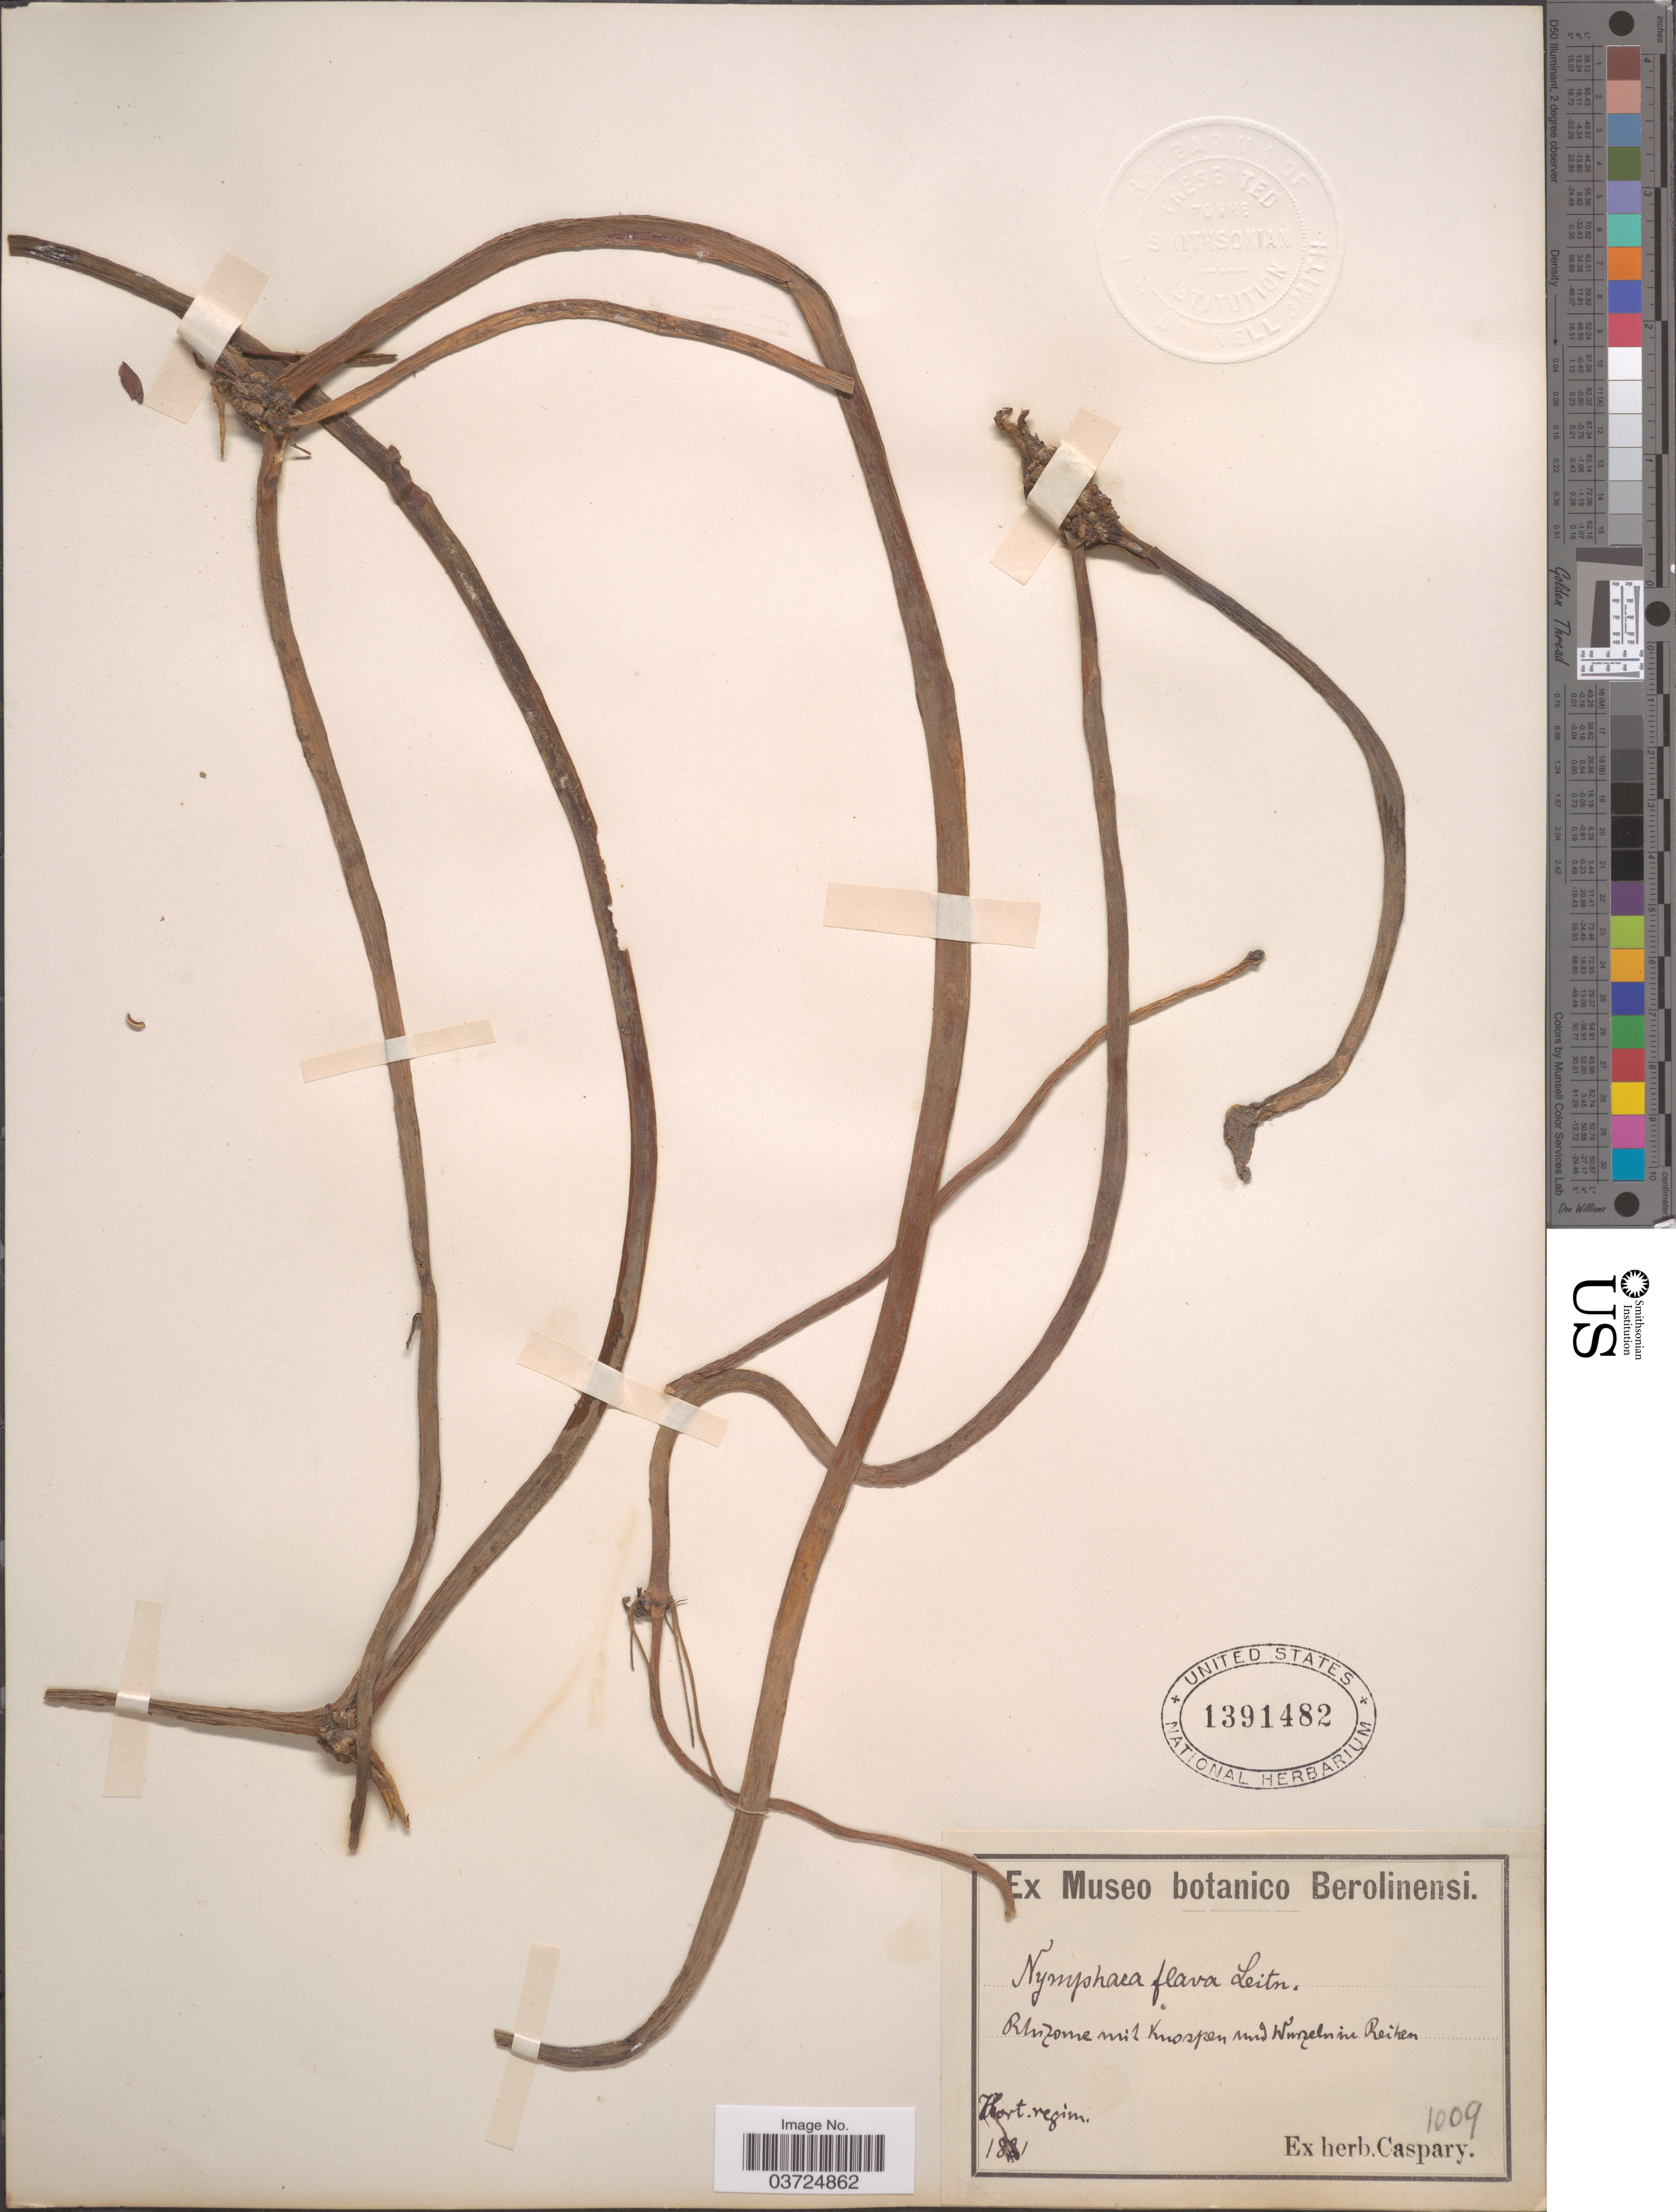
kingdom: Plantae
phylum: Tracheophyta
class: Magnoliopsida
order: Nymphaeales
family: Nymphaeaceae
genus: Nymphaea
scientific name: Nymphaea flava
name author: Leitn.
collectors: Ex herb. Caspary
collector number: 1009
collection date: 1881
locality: Rhizome mit Knospen und Wurzelnin Reiken. Hort. regim. [interpreted]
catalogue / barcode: US 1391482